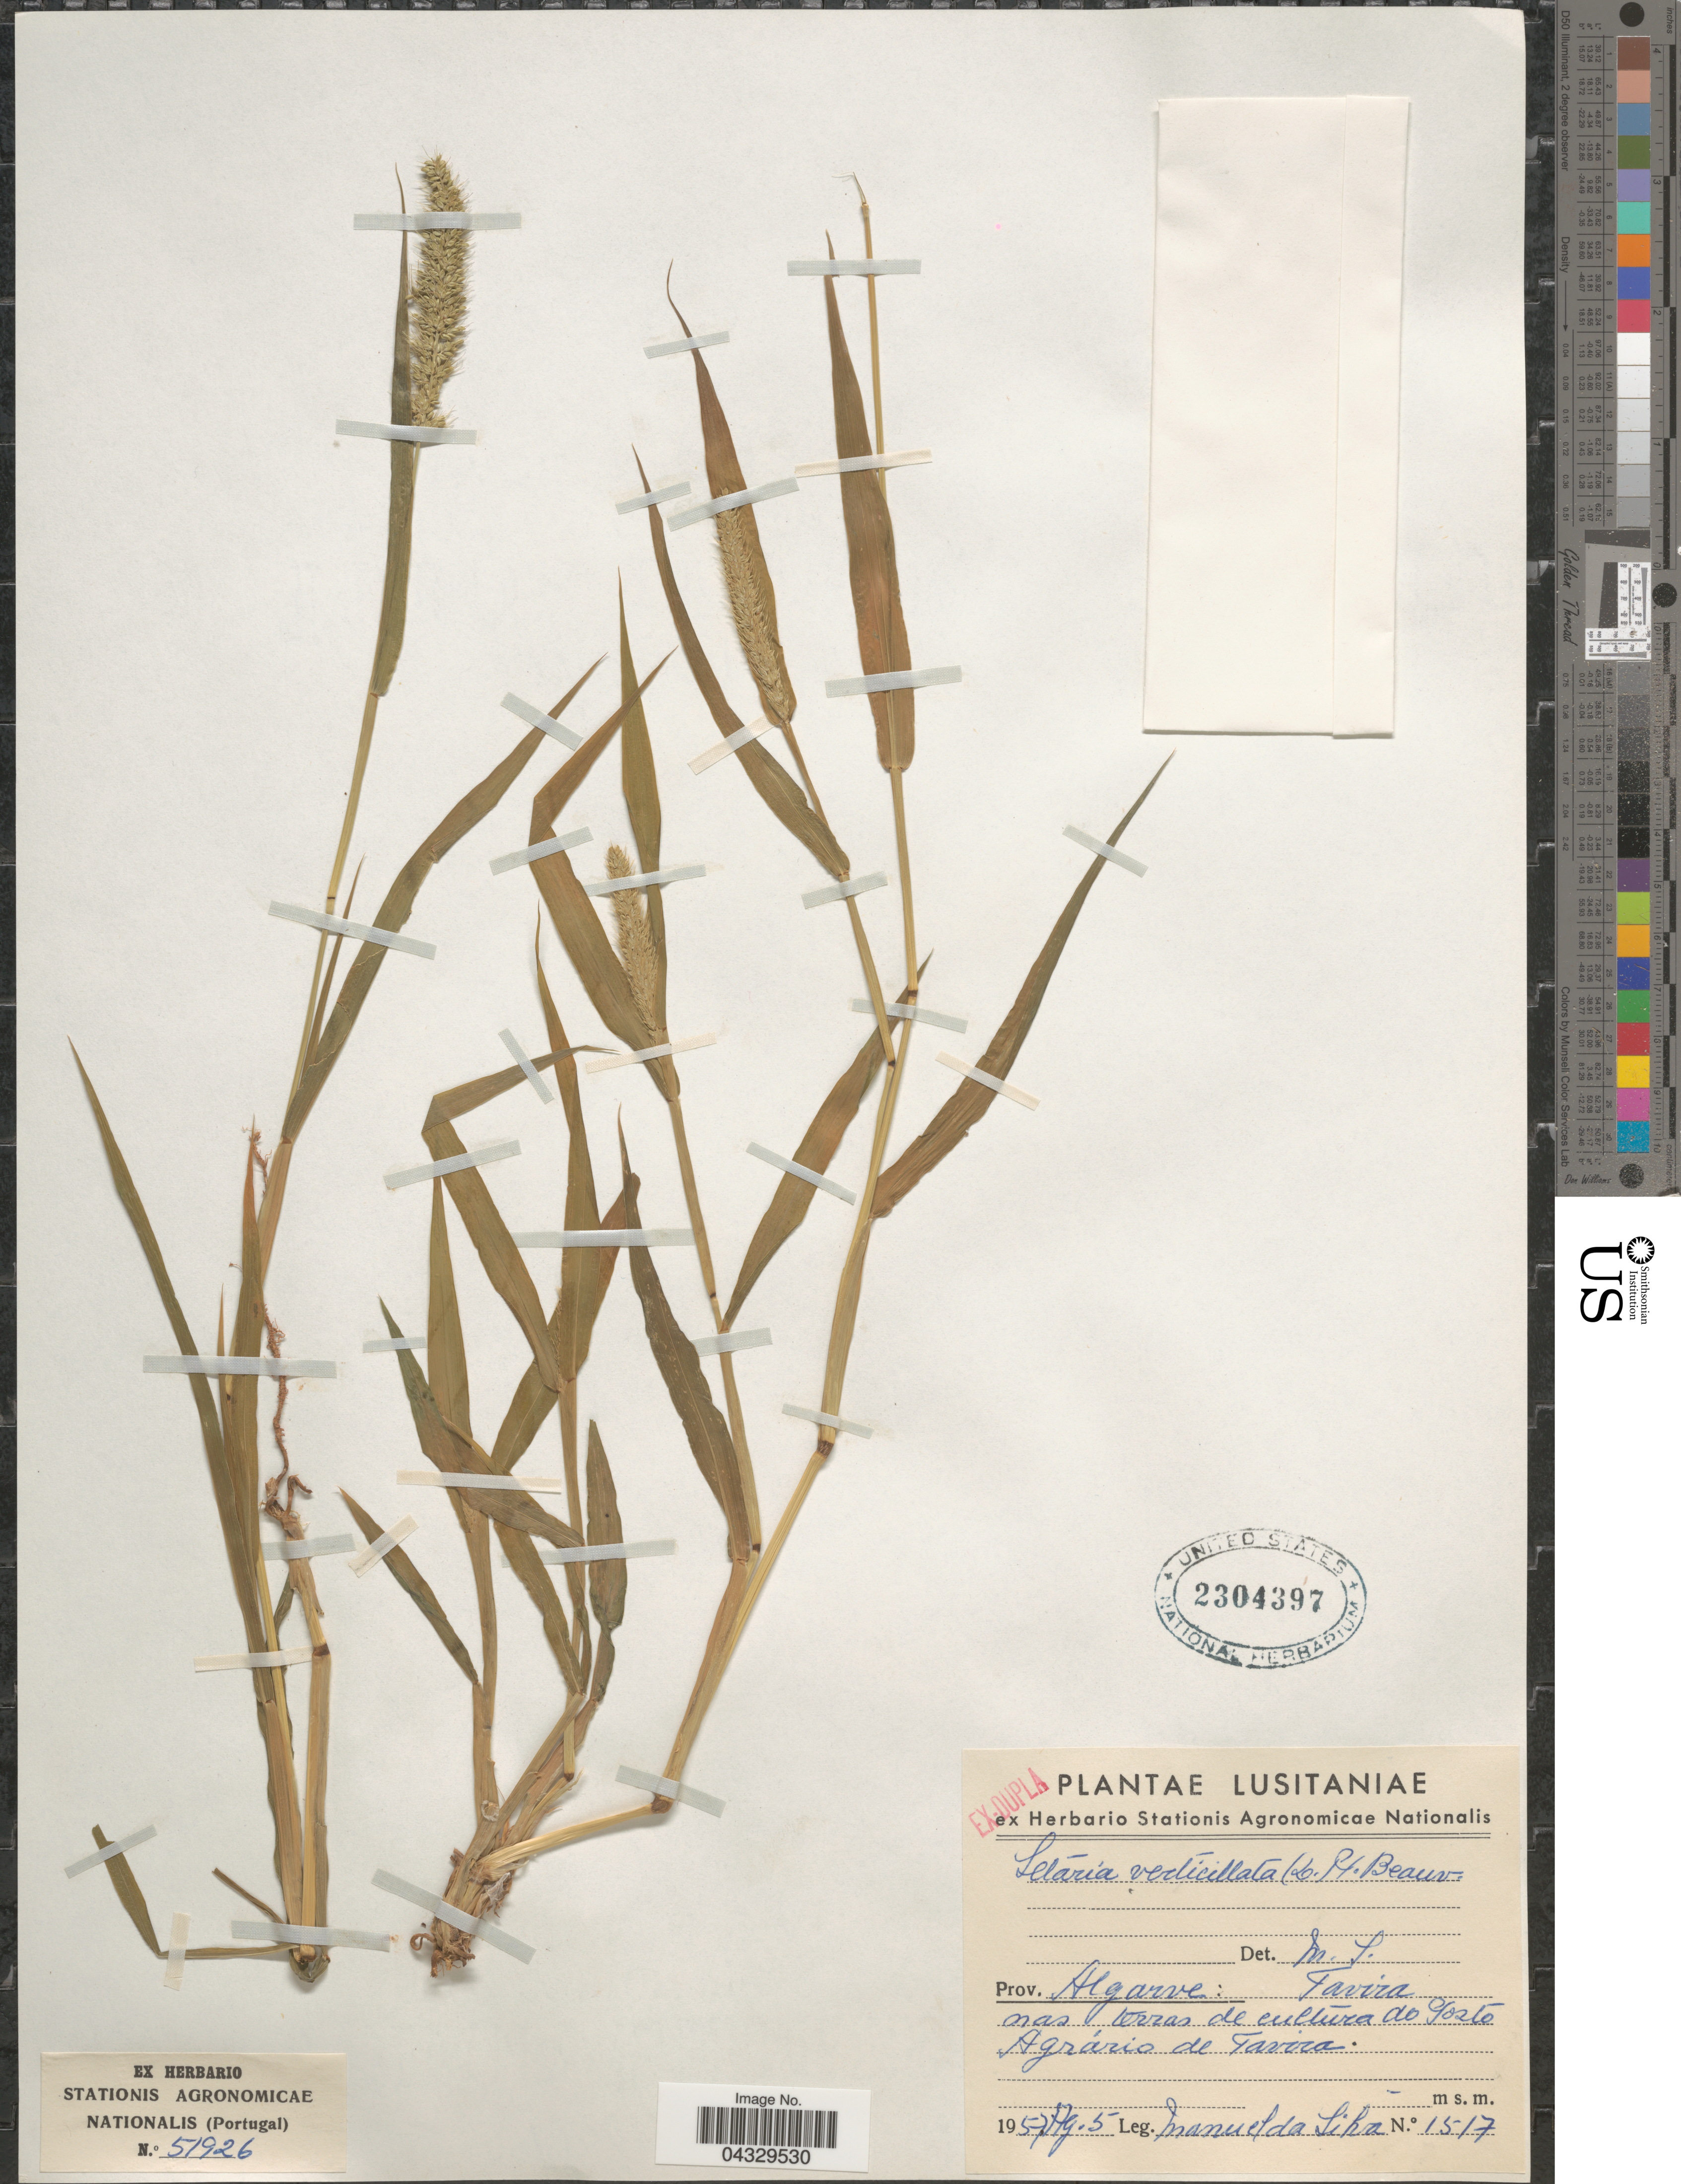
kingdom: Plantae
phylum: Tracheophyta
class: Liliopsida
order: Poales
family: Poaceae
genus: Setaria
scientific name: Setaria verticillata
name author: (L.) P. Beauv.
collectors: M. Da Silva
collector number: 1517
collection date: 1957-08-05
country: Portugal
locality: Lusitaniae. Prov. Algarve: Tavira nas terras de cultura do Gosto Agrário de Tavira.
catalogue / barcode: US 2304397